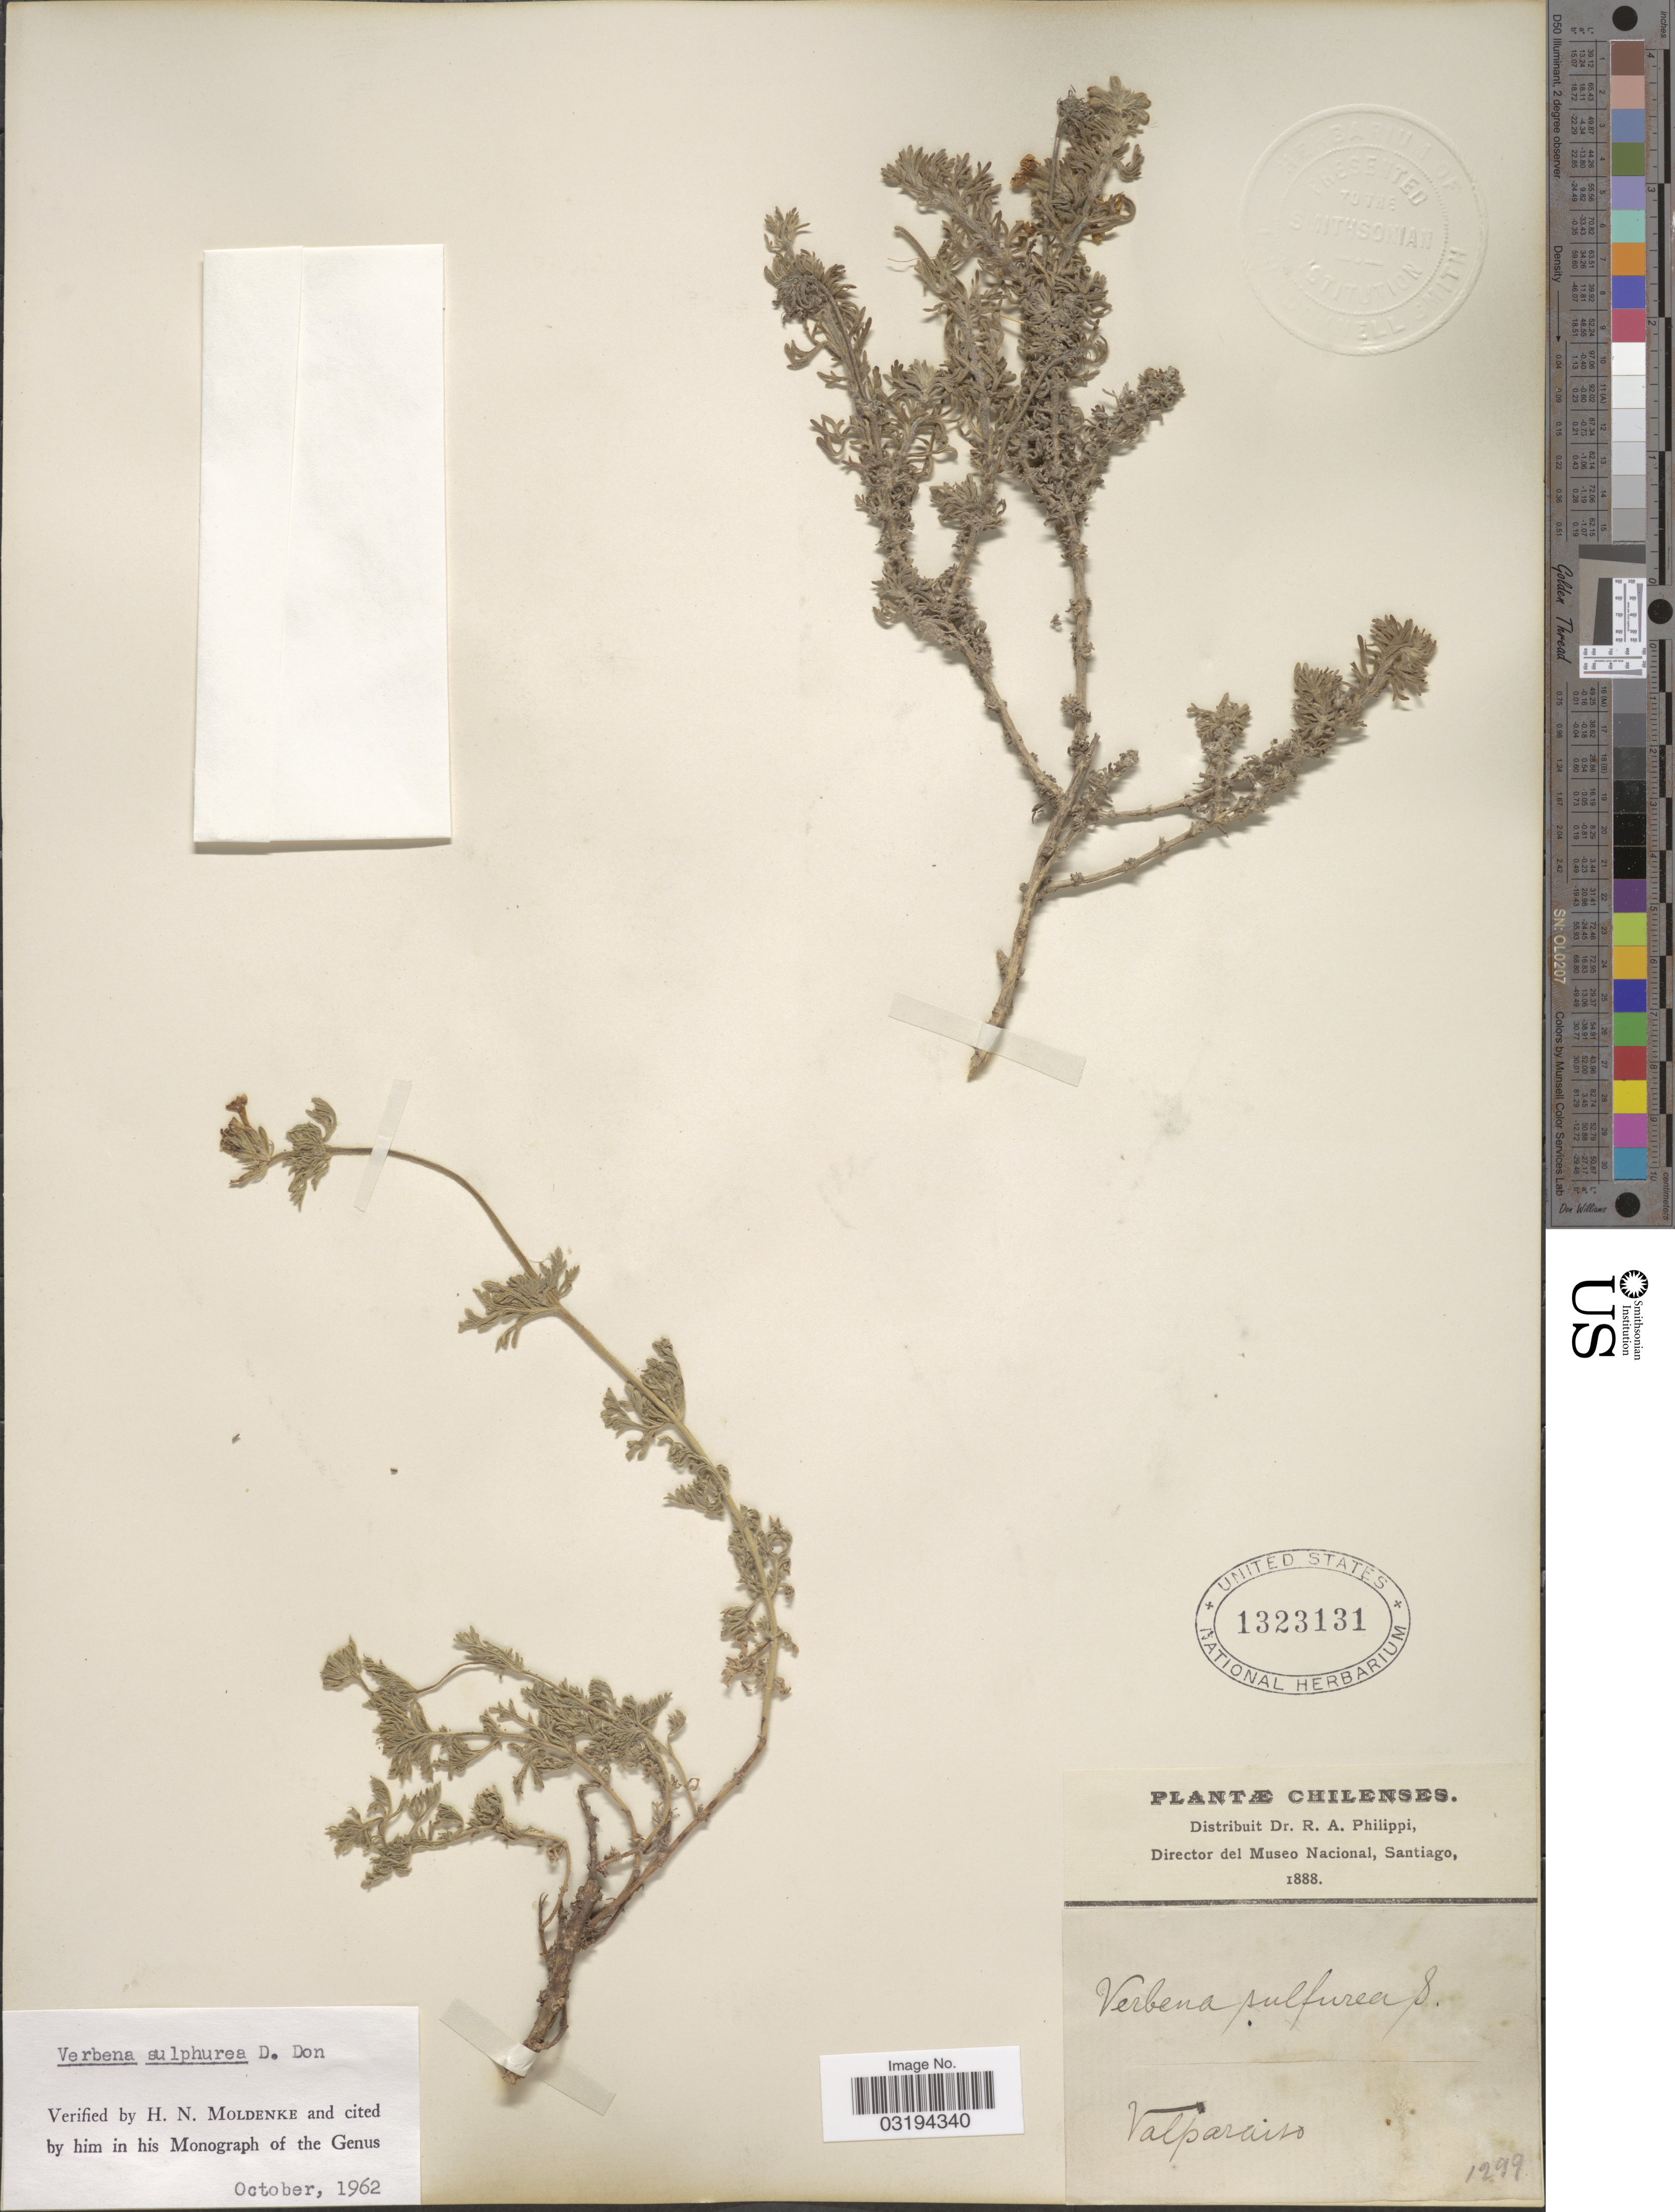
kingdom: Plantae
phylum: Tracheophyta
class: Magnoliopsida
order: Lamiales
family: Verbenaceae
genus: Verbena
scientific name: Verbena sulphurea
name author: D. Don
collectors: ex. herb. R.A. Philippi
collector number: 1299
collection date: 1888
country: Chile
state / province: Valparaíso (V)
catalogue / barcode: US 1323131